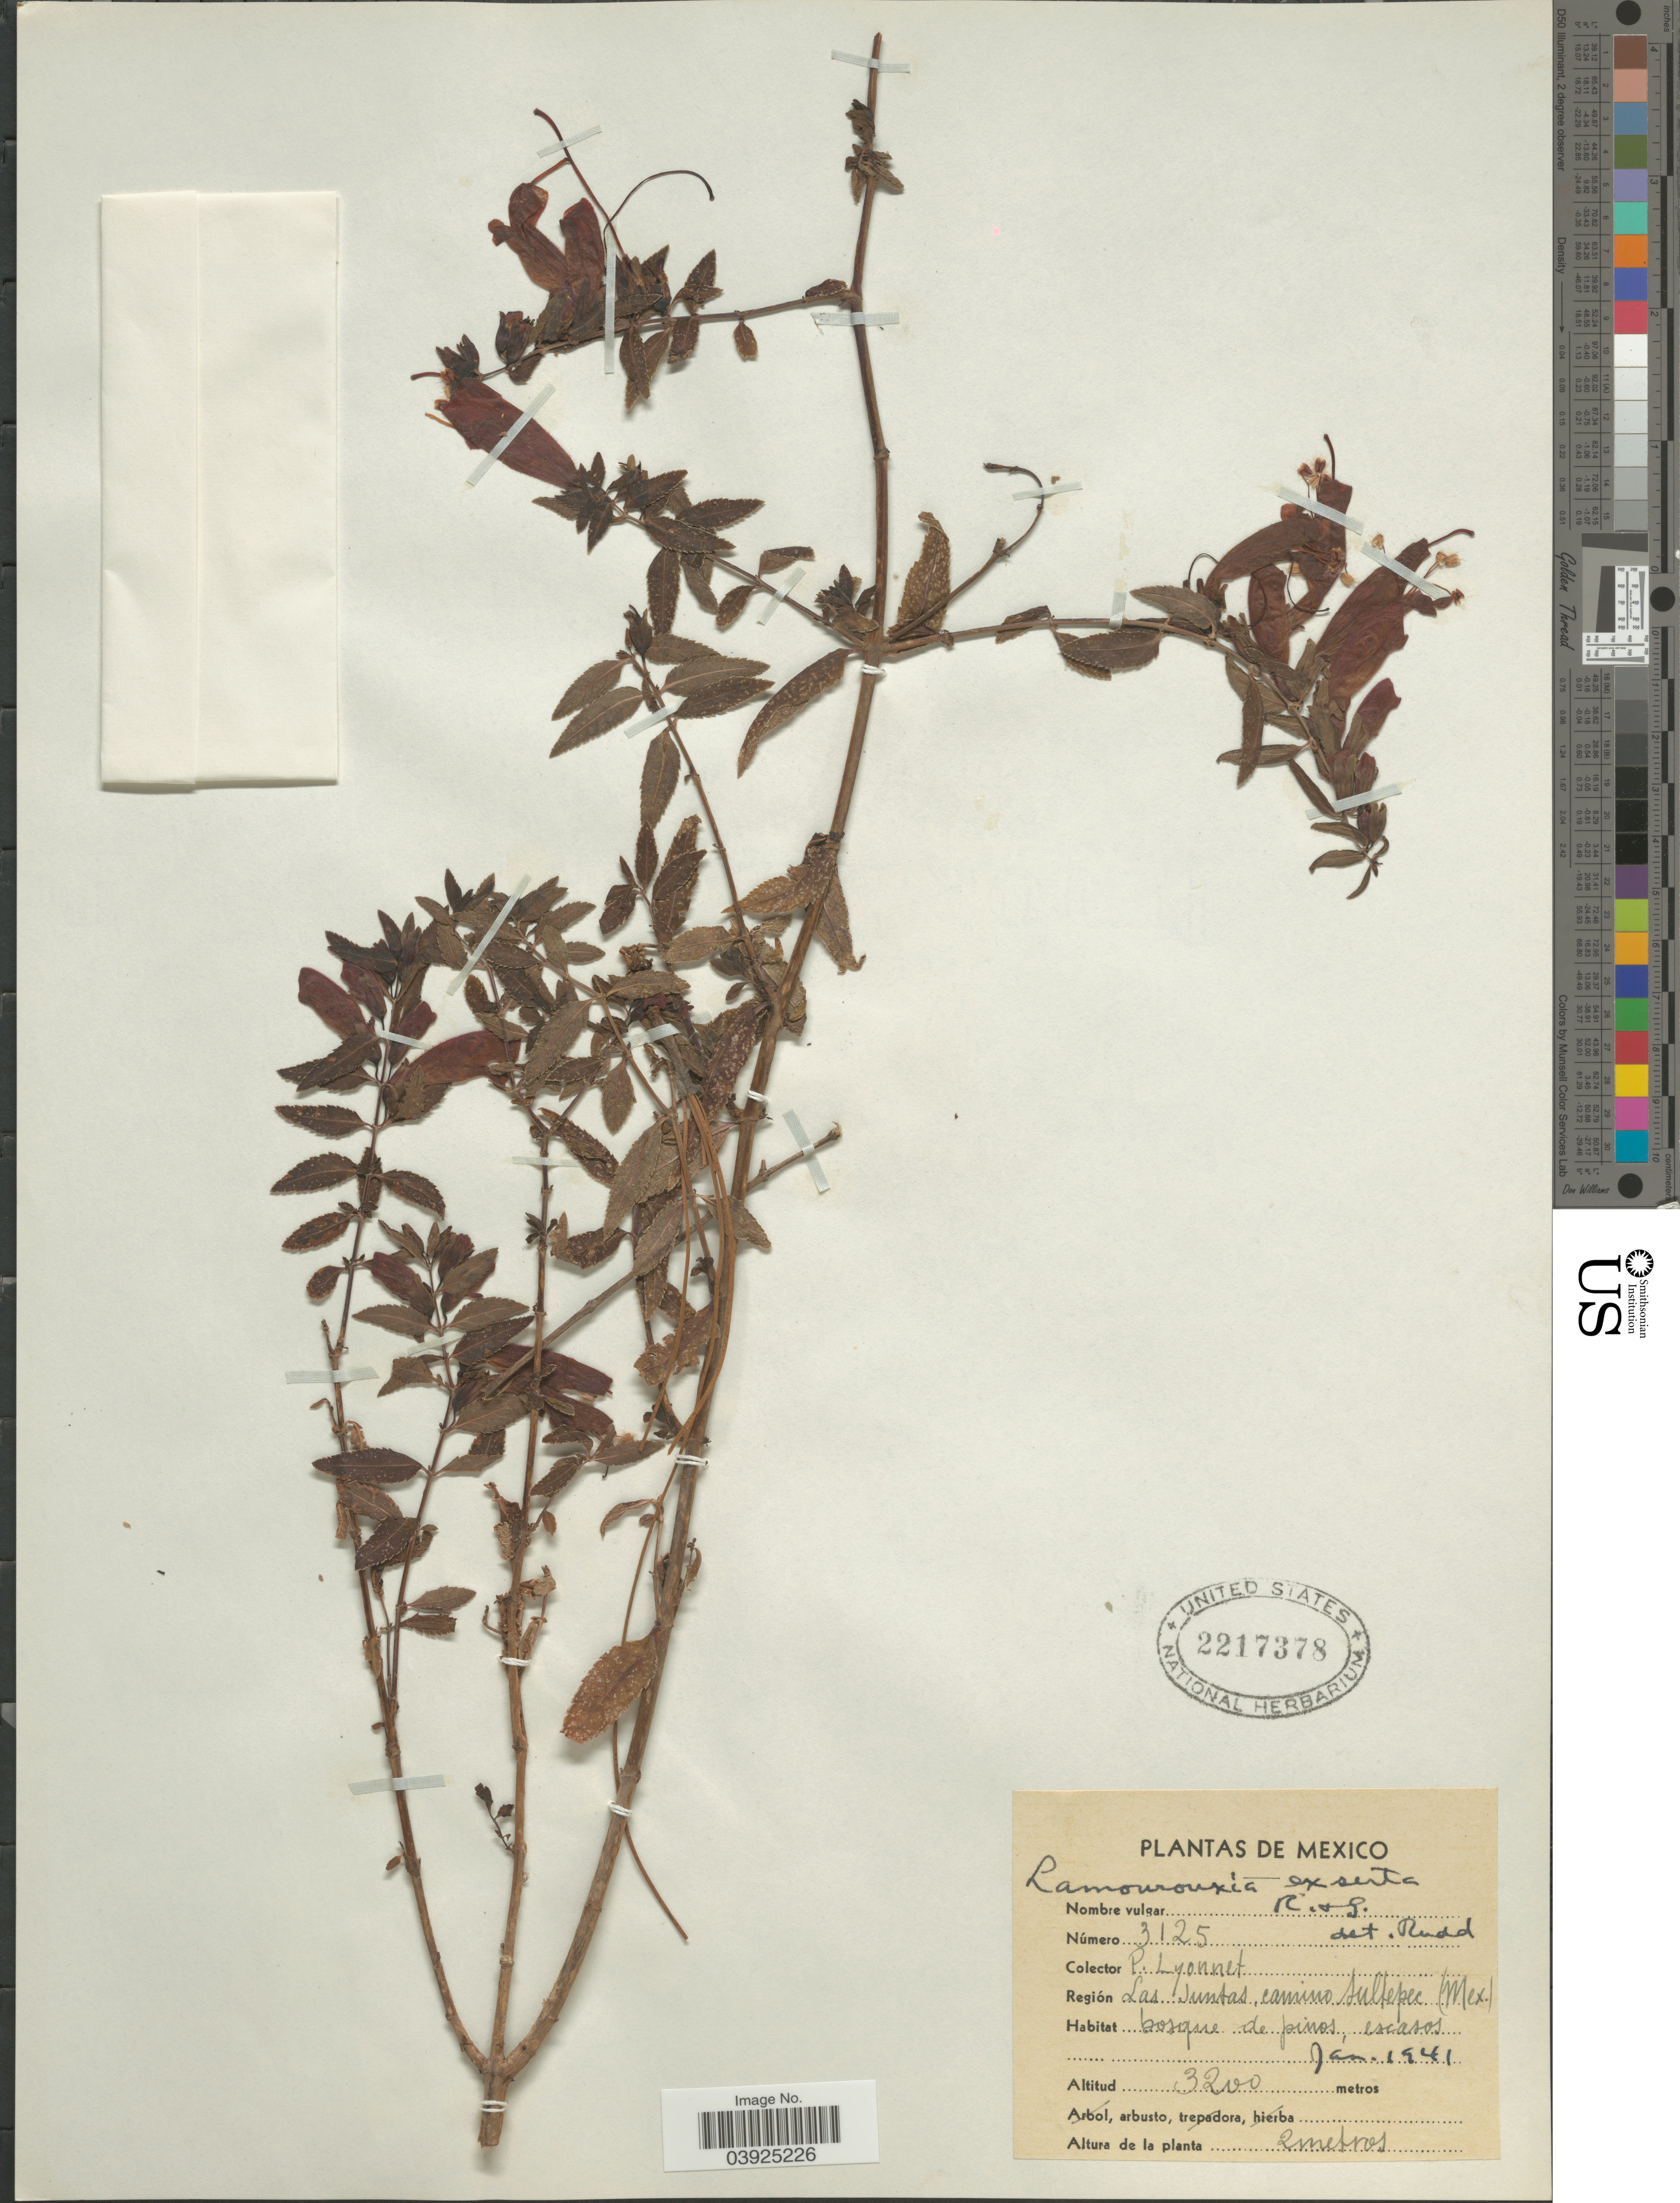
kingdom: Plantae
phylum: Tracheophyta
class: Magnoliopsida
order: Lamiales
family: Orobanchaceae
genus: Lamourouxia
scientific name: Lamourouxia exserta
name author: B.L. Rob. & Greenm.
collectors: P. Lyonnet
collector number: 3125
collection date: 1941-01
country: Mexico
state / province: México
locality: Región Las Juntas, camino Sultepec.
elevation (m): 3200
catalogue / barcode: US 2217378